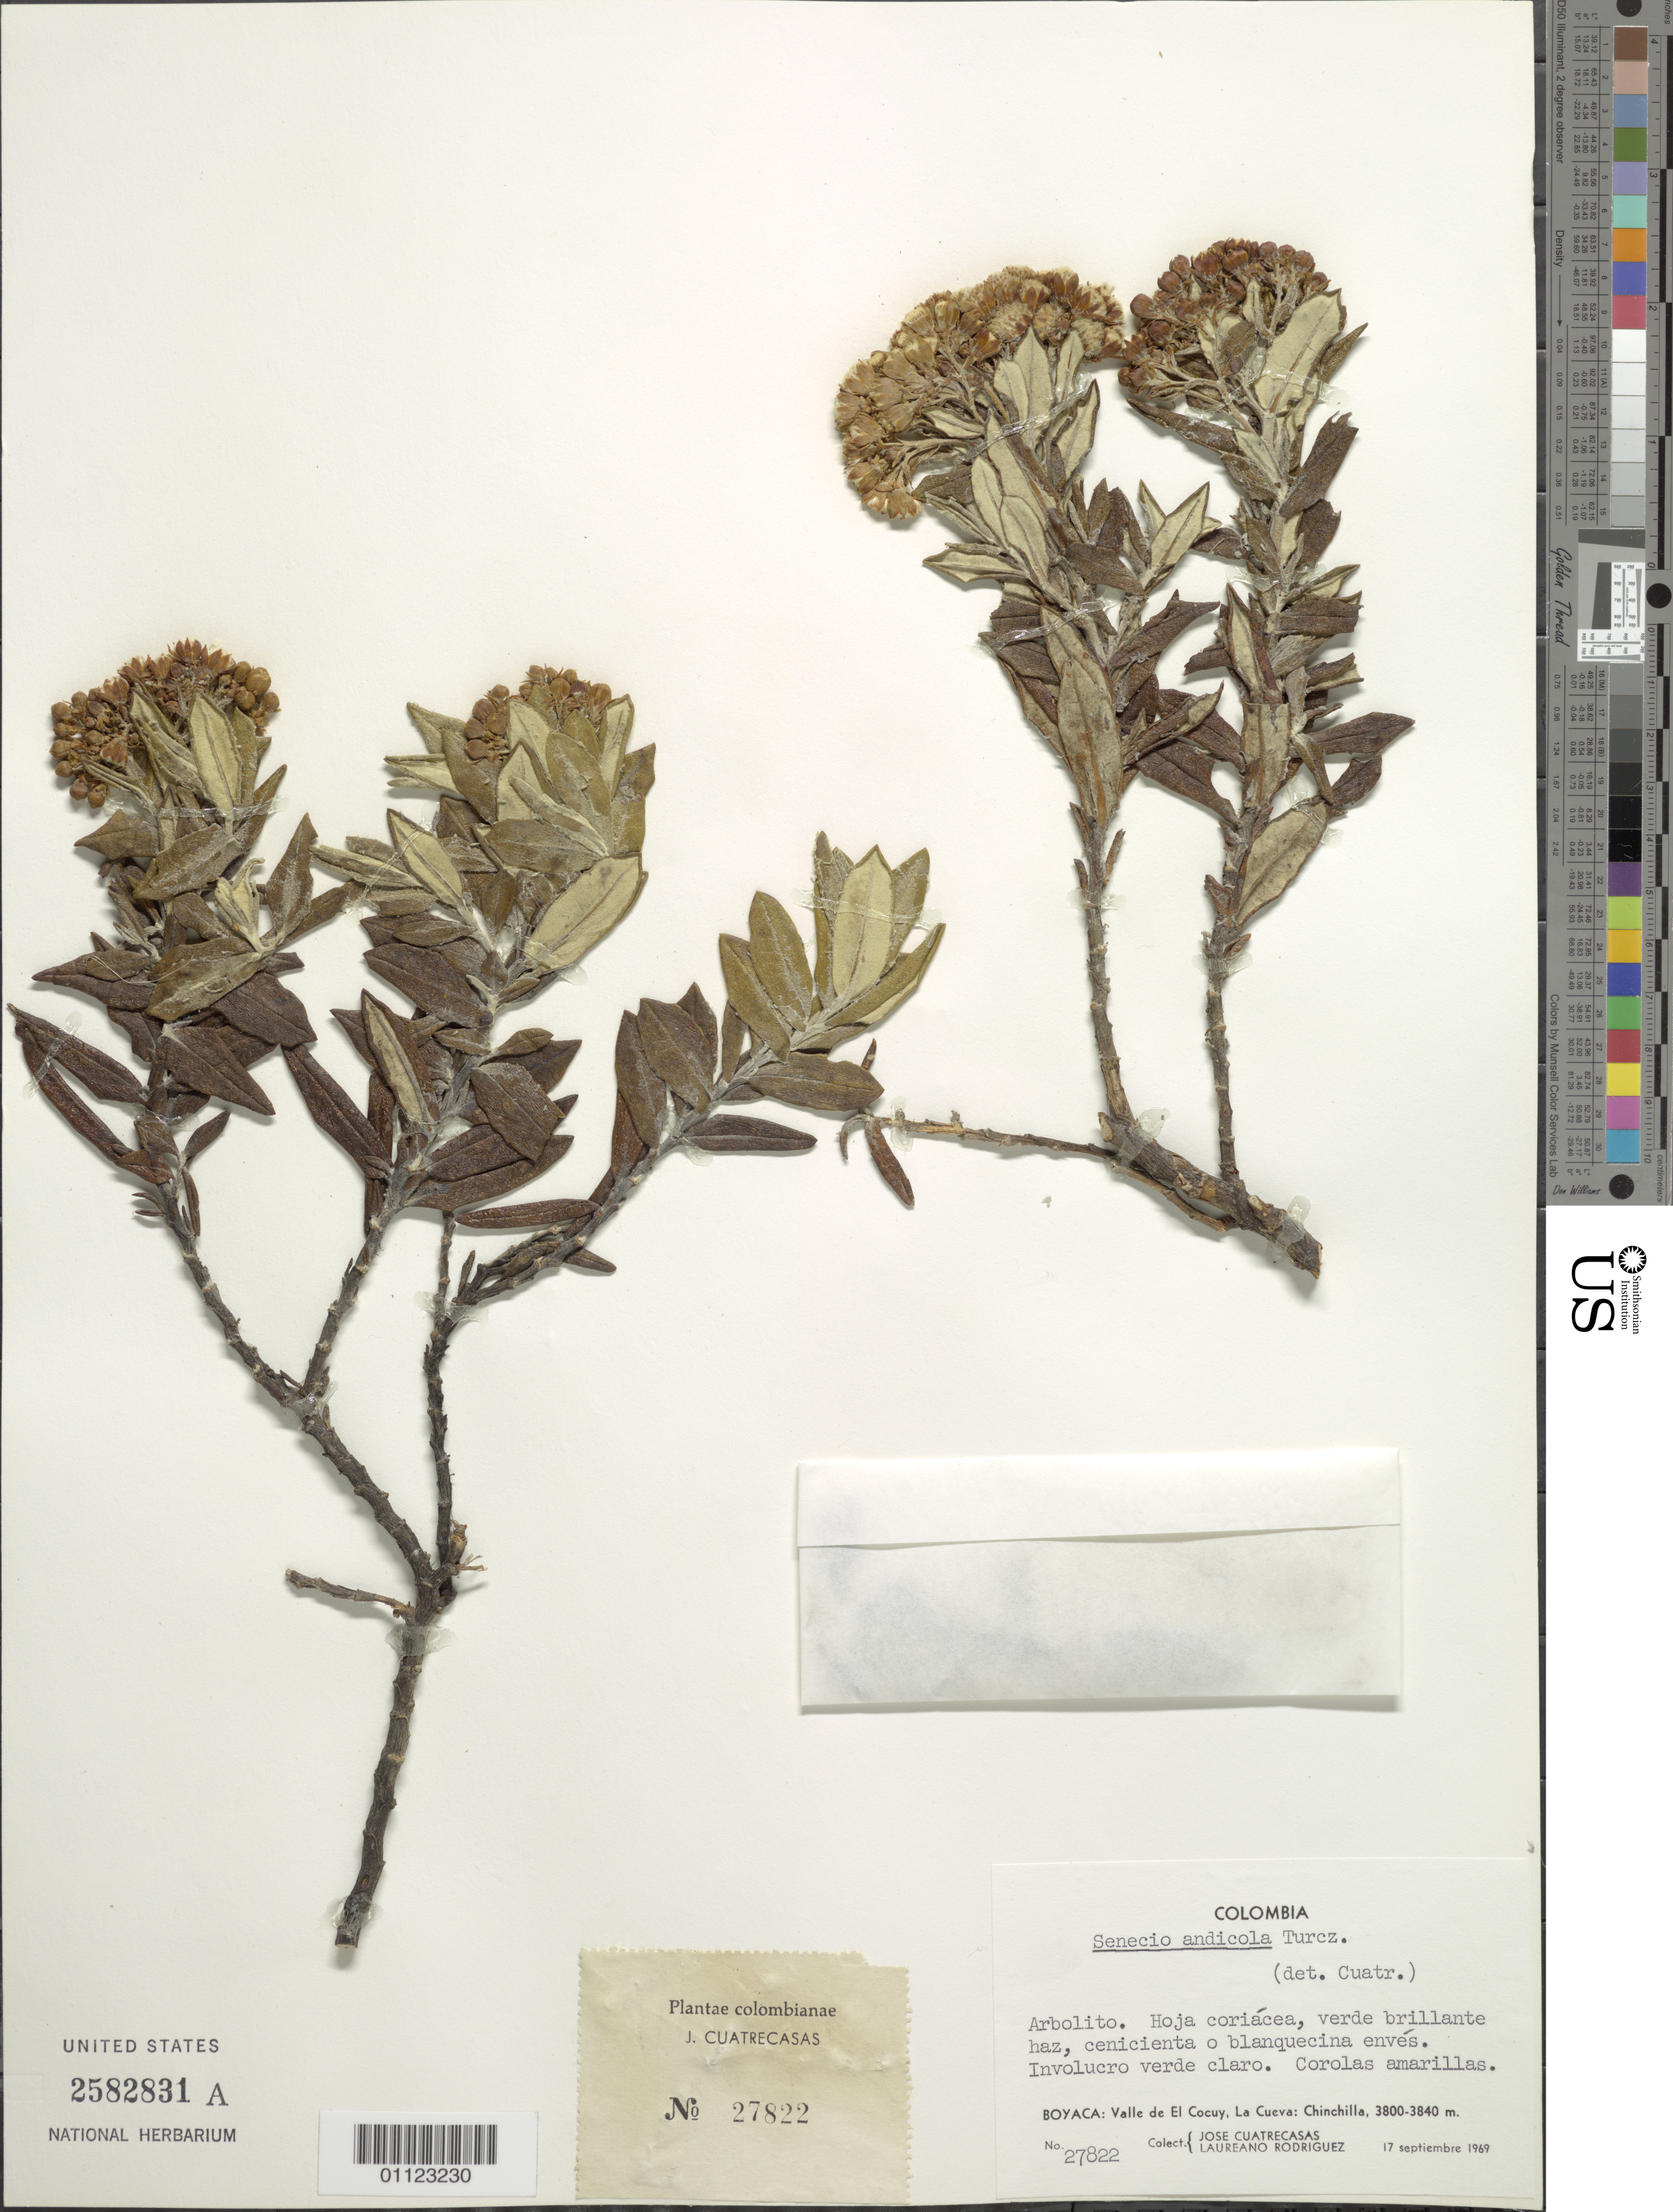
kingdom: Plantae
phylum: Tracheophyta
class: Magnoliopsida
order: Asterales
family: Asteraceae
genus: Pentacalia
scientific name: Pentacalia andicola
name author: (Turcz.) Cuatrec.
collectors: J. Cuatrecasas & L. Rodriguez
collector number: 27822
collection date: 1969-09-17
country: Colombia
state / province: Boyacá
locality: Valle de El Cocy, La Cueva: Chinchilla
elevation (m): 3800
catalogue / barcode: US 2582831